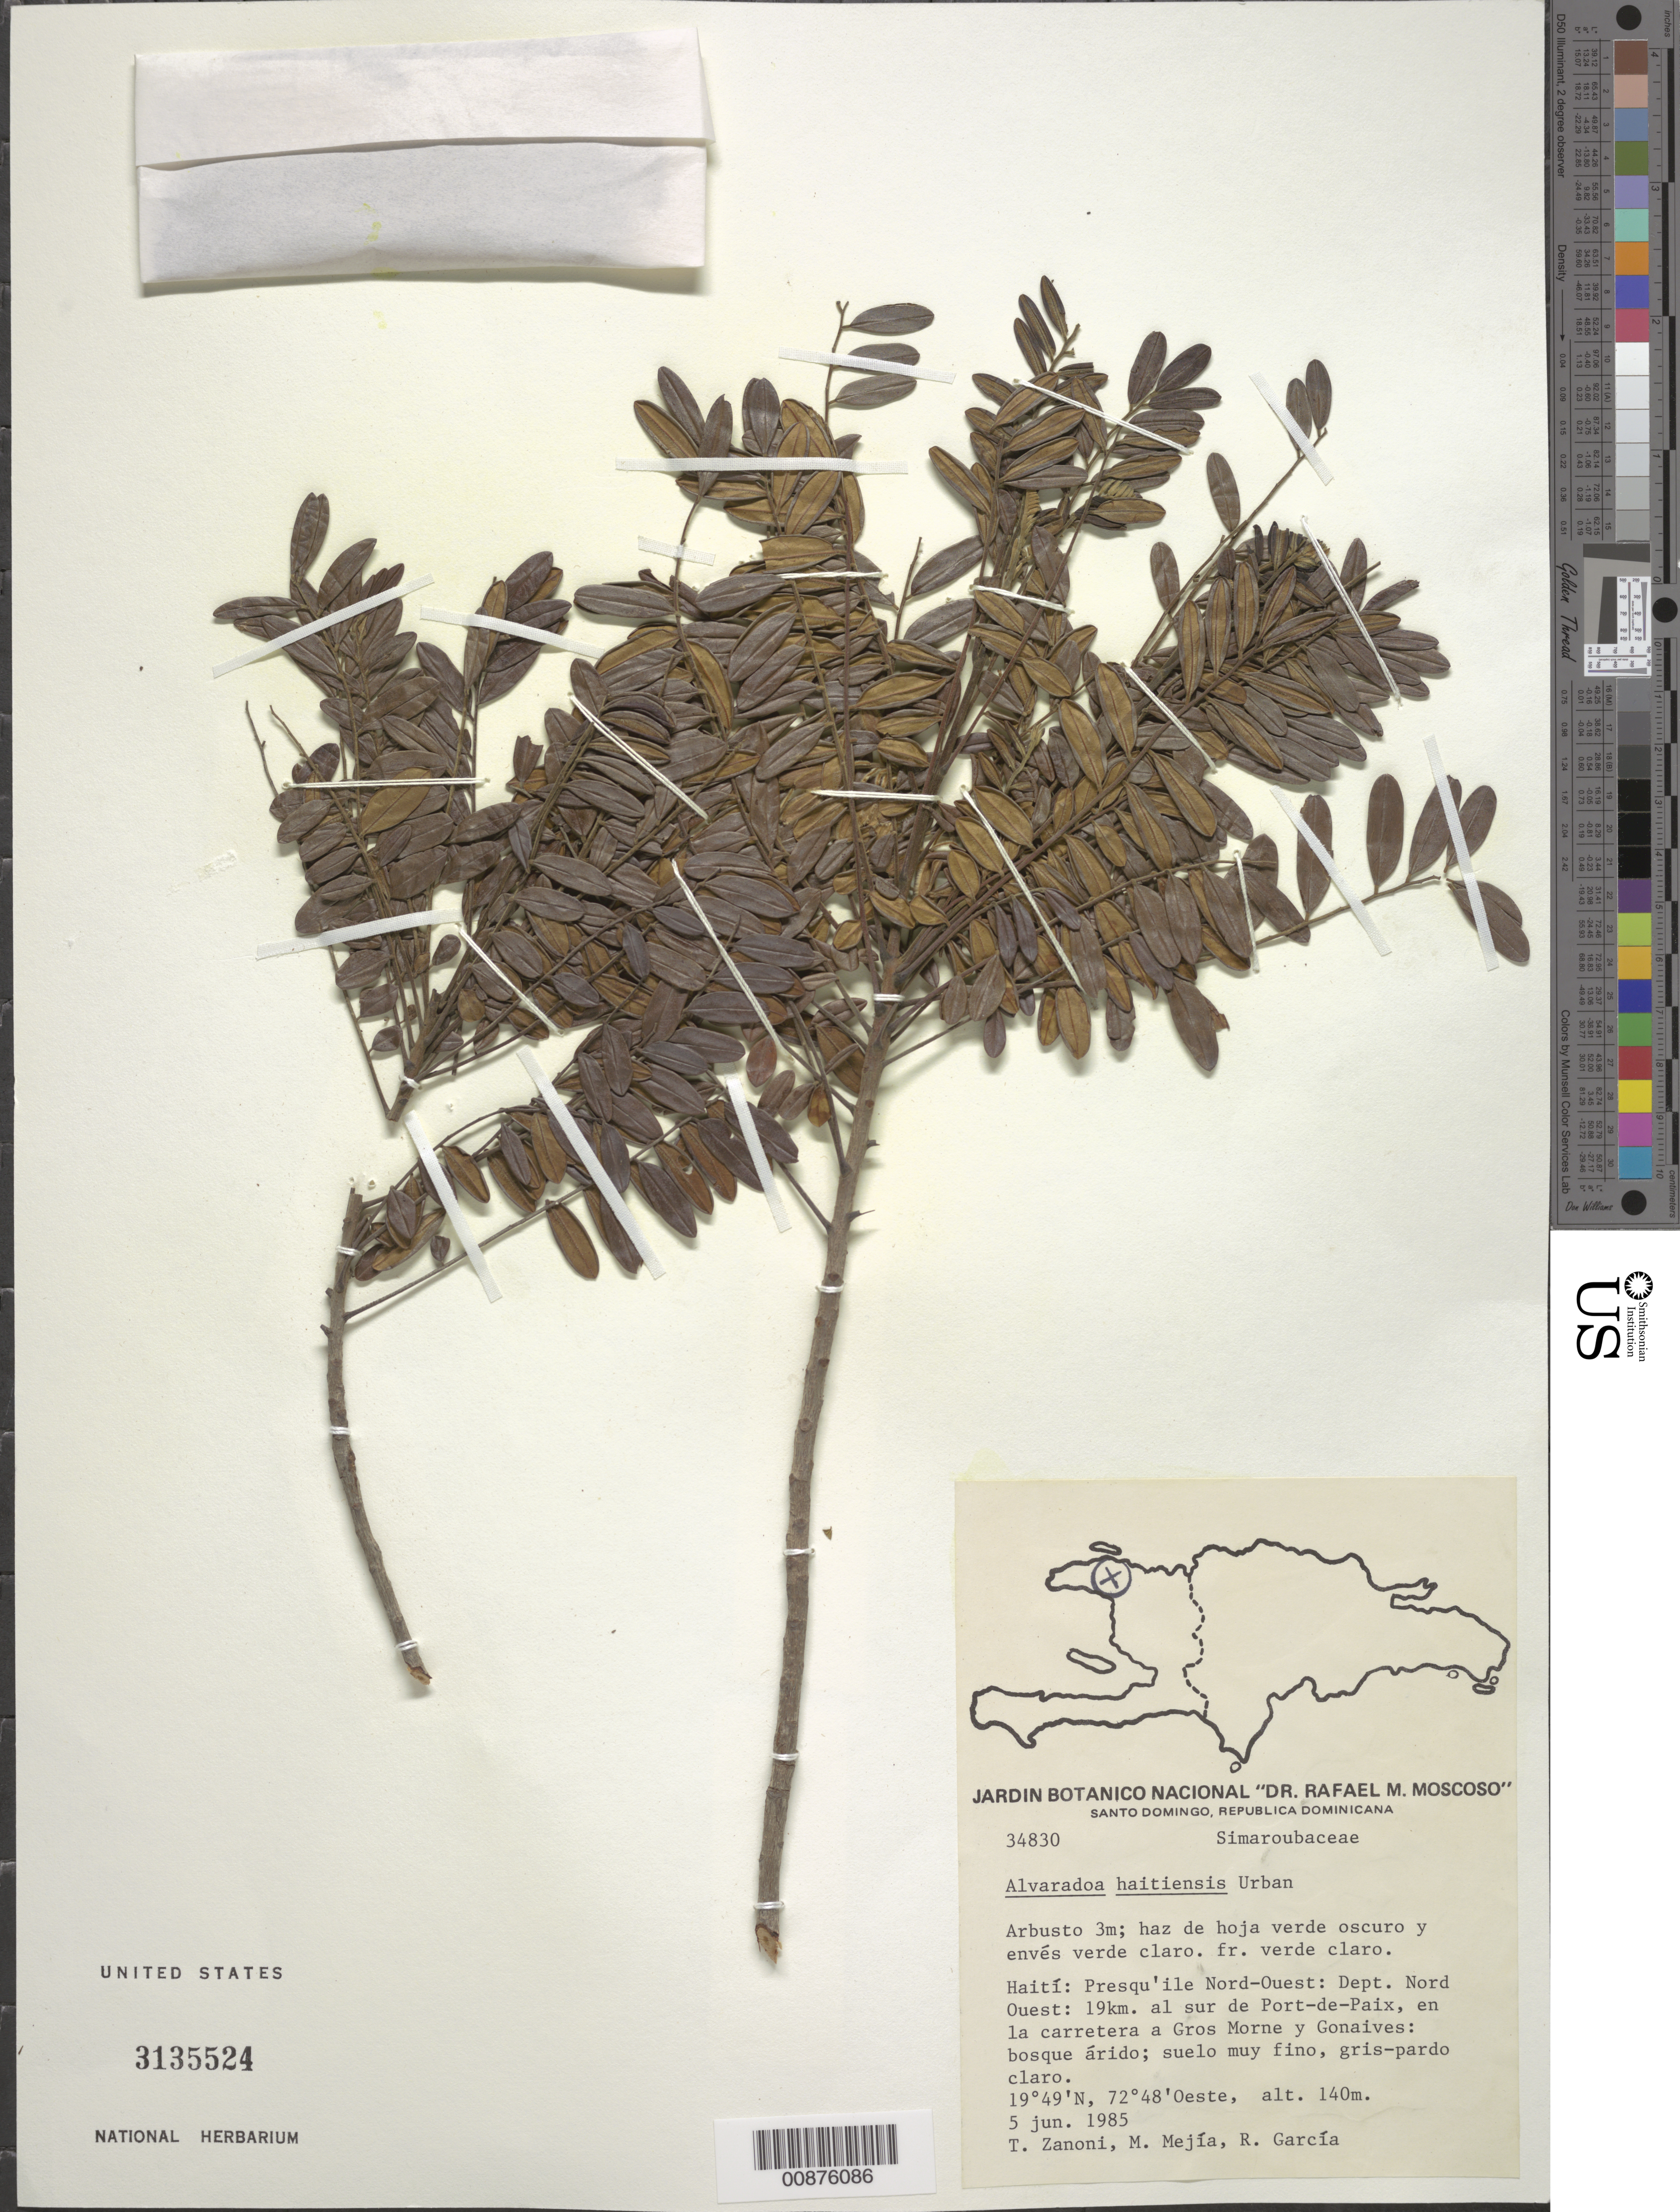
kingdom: Plantae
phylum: Tracheophyta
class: Magnoliopsida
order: Picramniales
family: Picramniaceae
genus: Alvaradoa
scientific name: Alvaradoa haitiensis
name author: Urb.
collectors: T. A. Zanoni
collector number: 34830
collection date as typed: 05 Jun 1985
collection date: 1985-06-05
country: Haiti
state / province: Nord-Ouest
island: Hispaniola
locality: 19 km. al sur de Port de Paix, en la carretera a Gros Morne y Gonaives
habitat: Bosque árido, suelo muy fino, gris-pardo claro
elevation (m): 140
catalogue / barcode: US 3135524